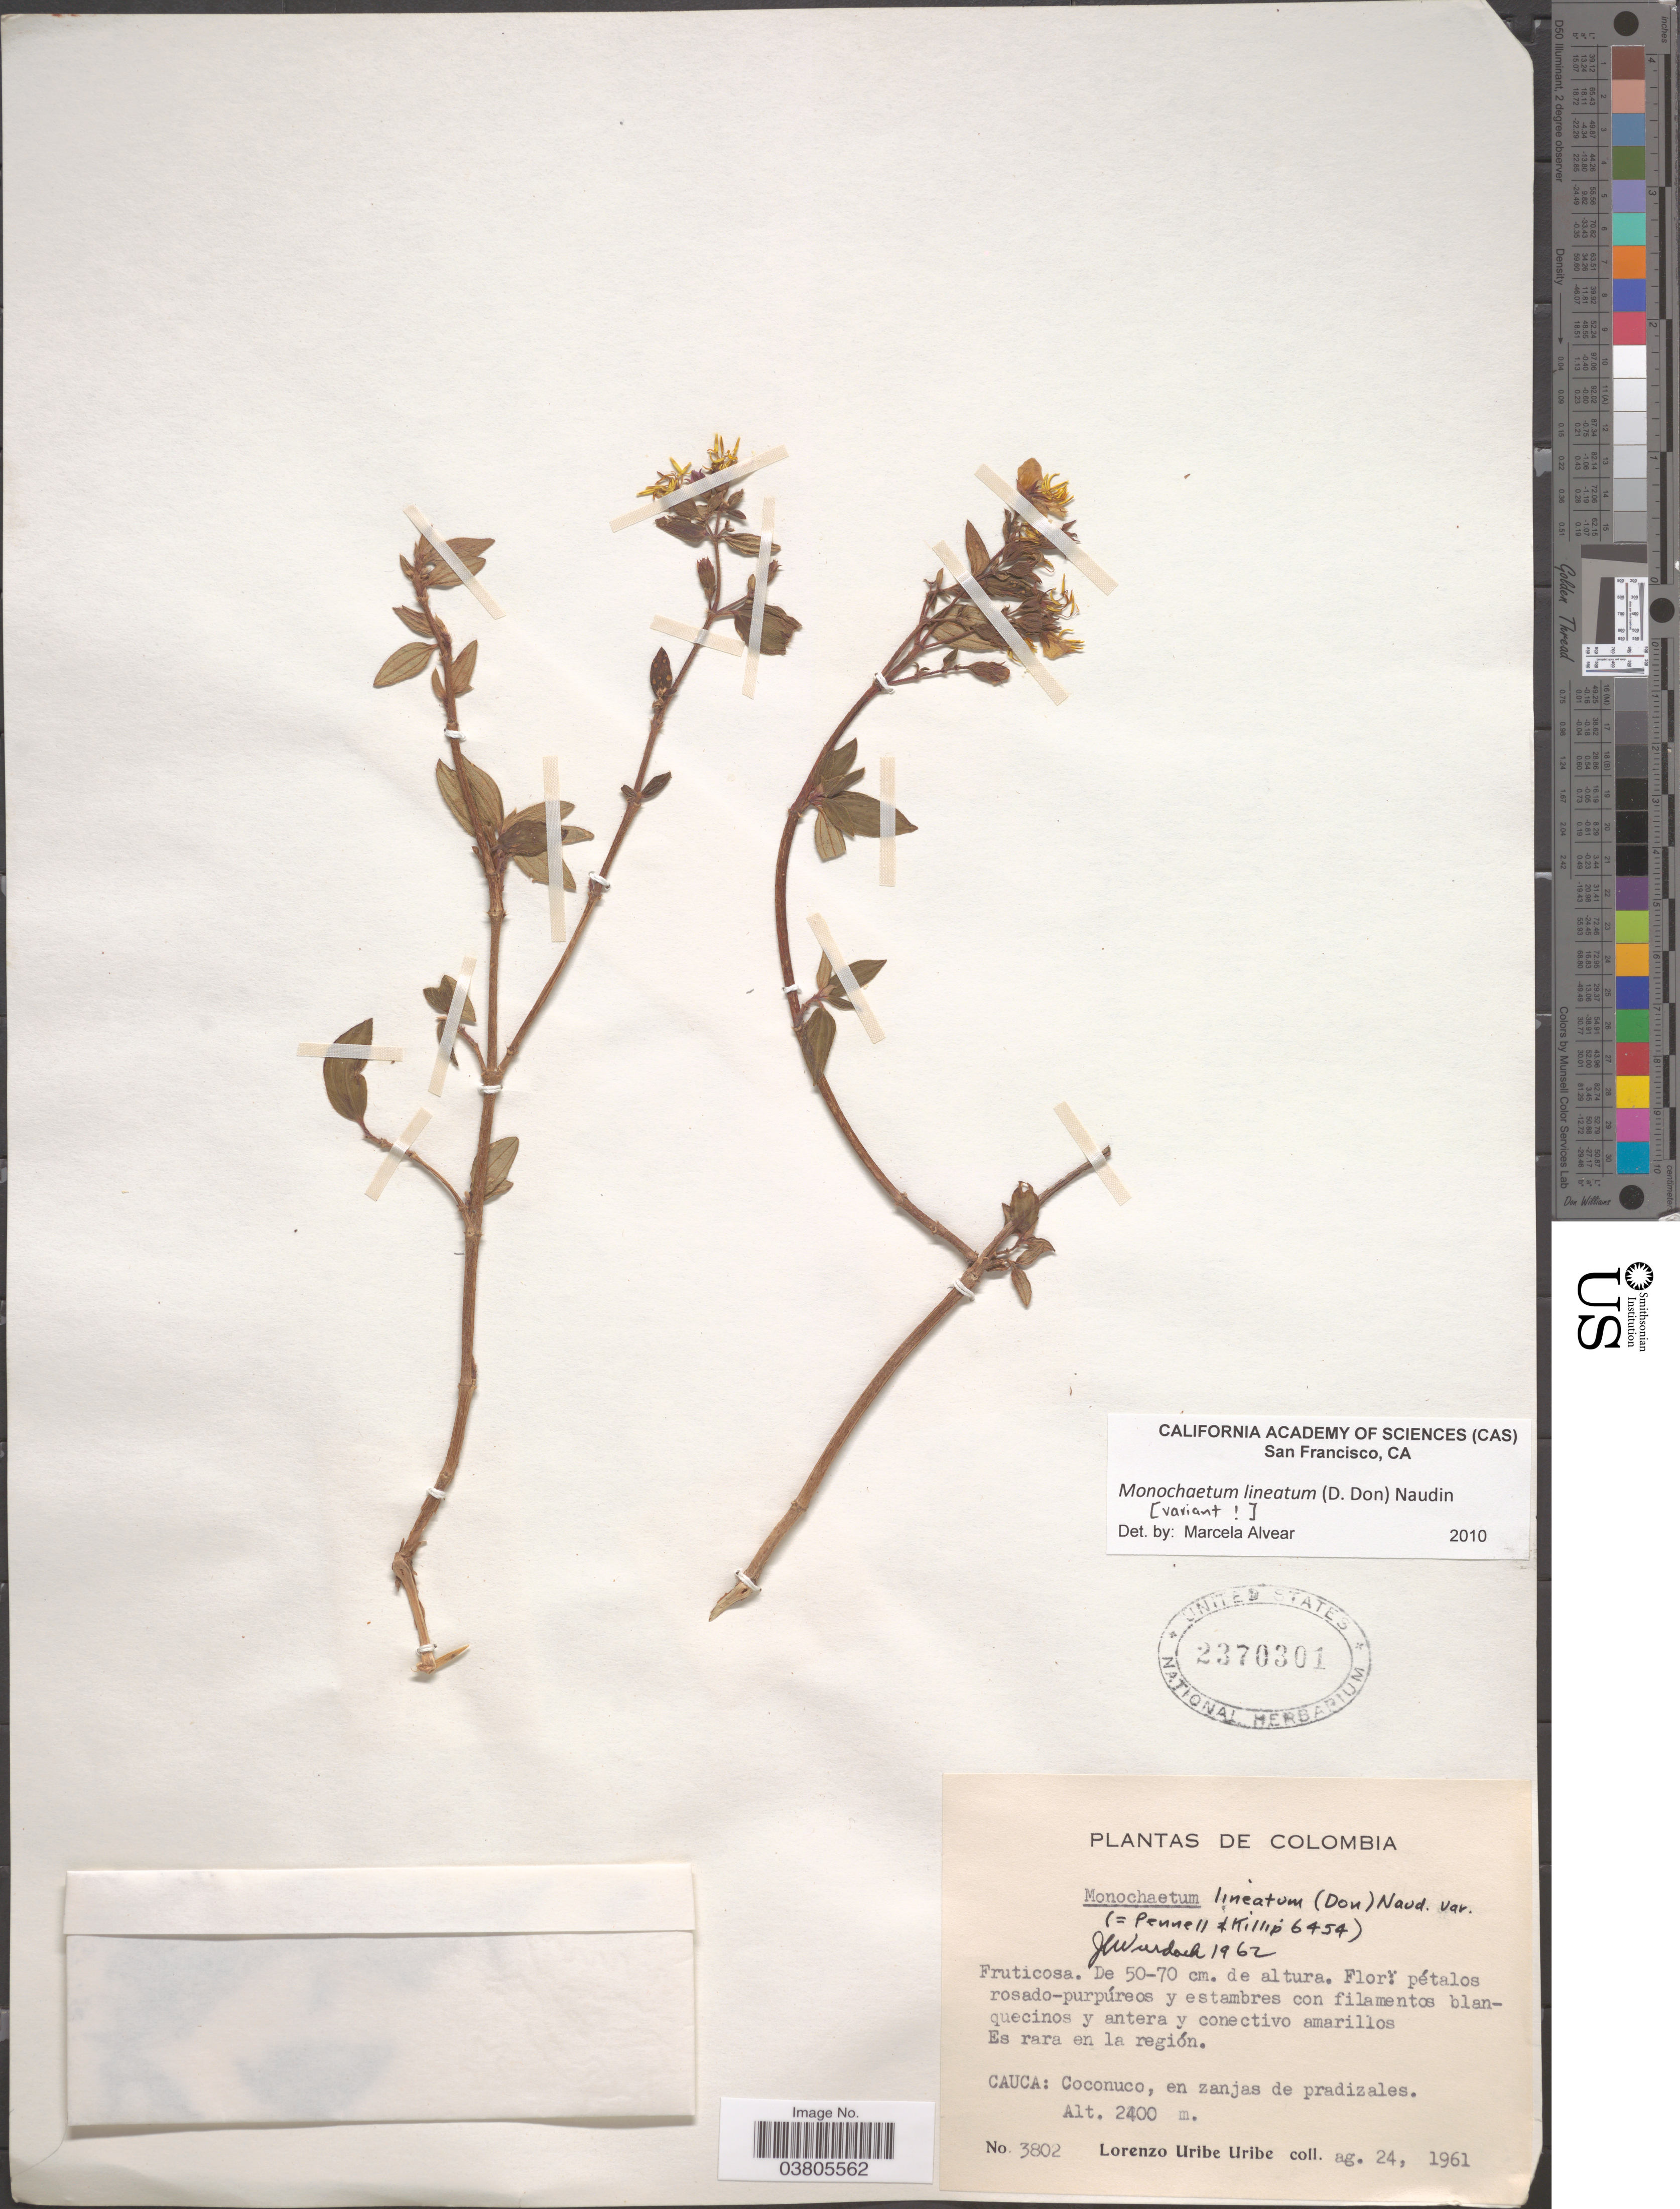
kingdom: Plantae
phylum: Tracheophyta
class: Magnoliopsida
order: Myrtales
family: Melastomataceae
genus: Monochaetum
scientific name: Monochaetum lineatum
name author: (D. Don) Naudin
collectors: L. Uribe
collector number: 3802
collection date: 1961-08-24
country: Colombia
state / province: Cauca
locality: Coconuco, en zanjas de pradizales.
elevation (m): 2400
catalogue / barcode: US 2370301